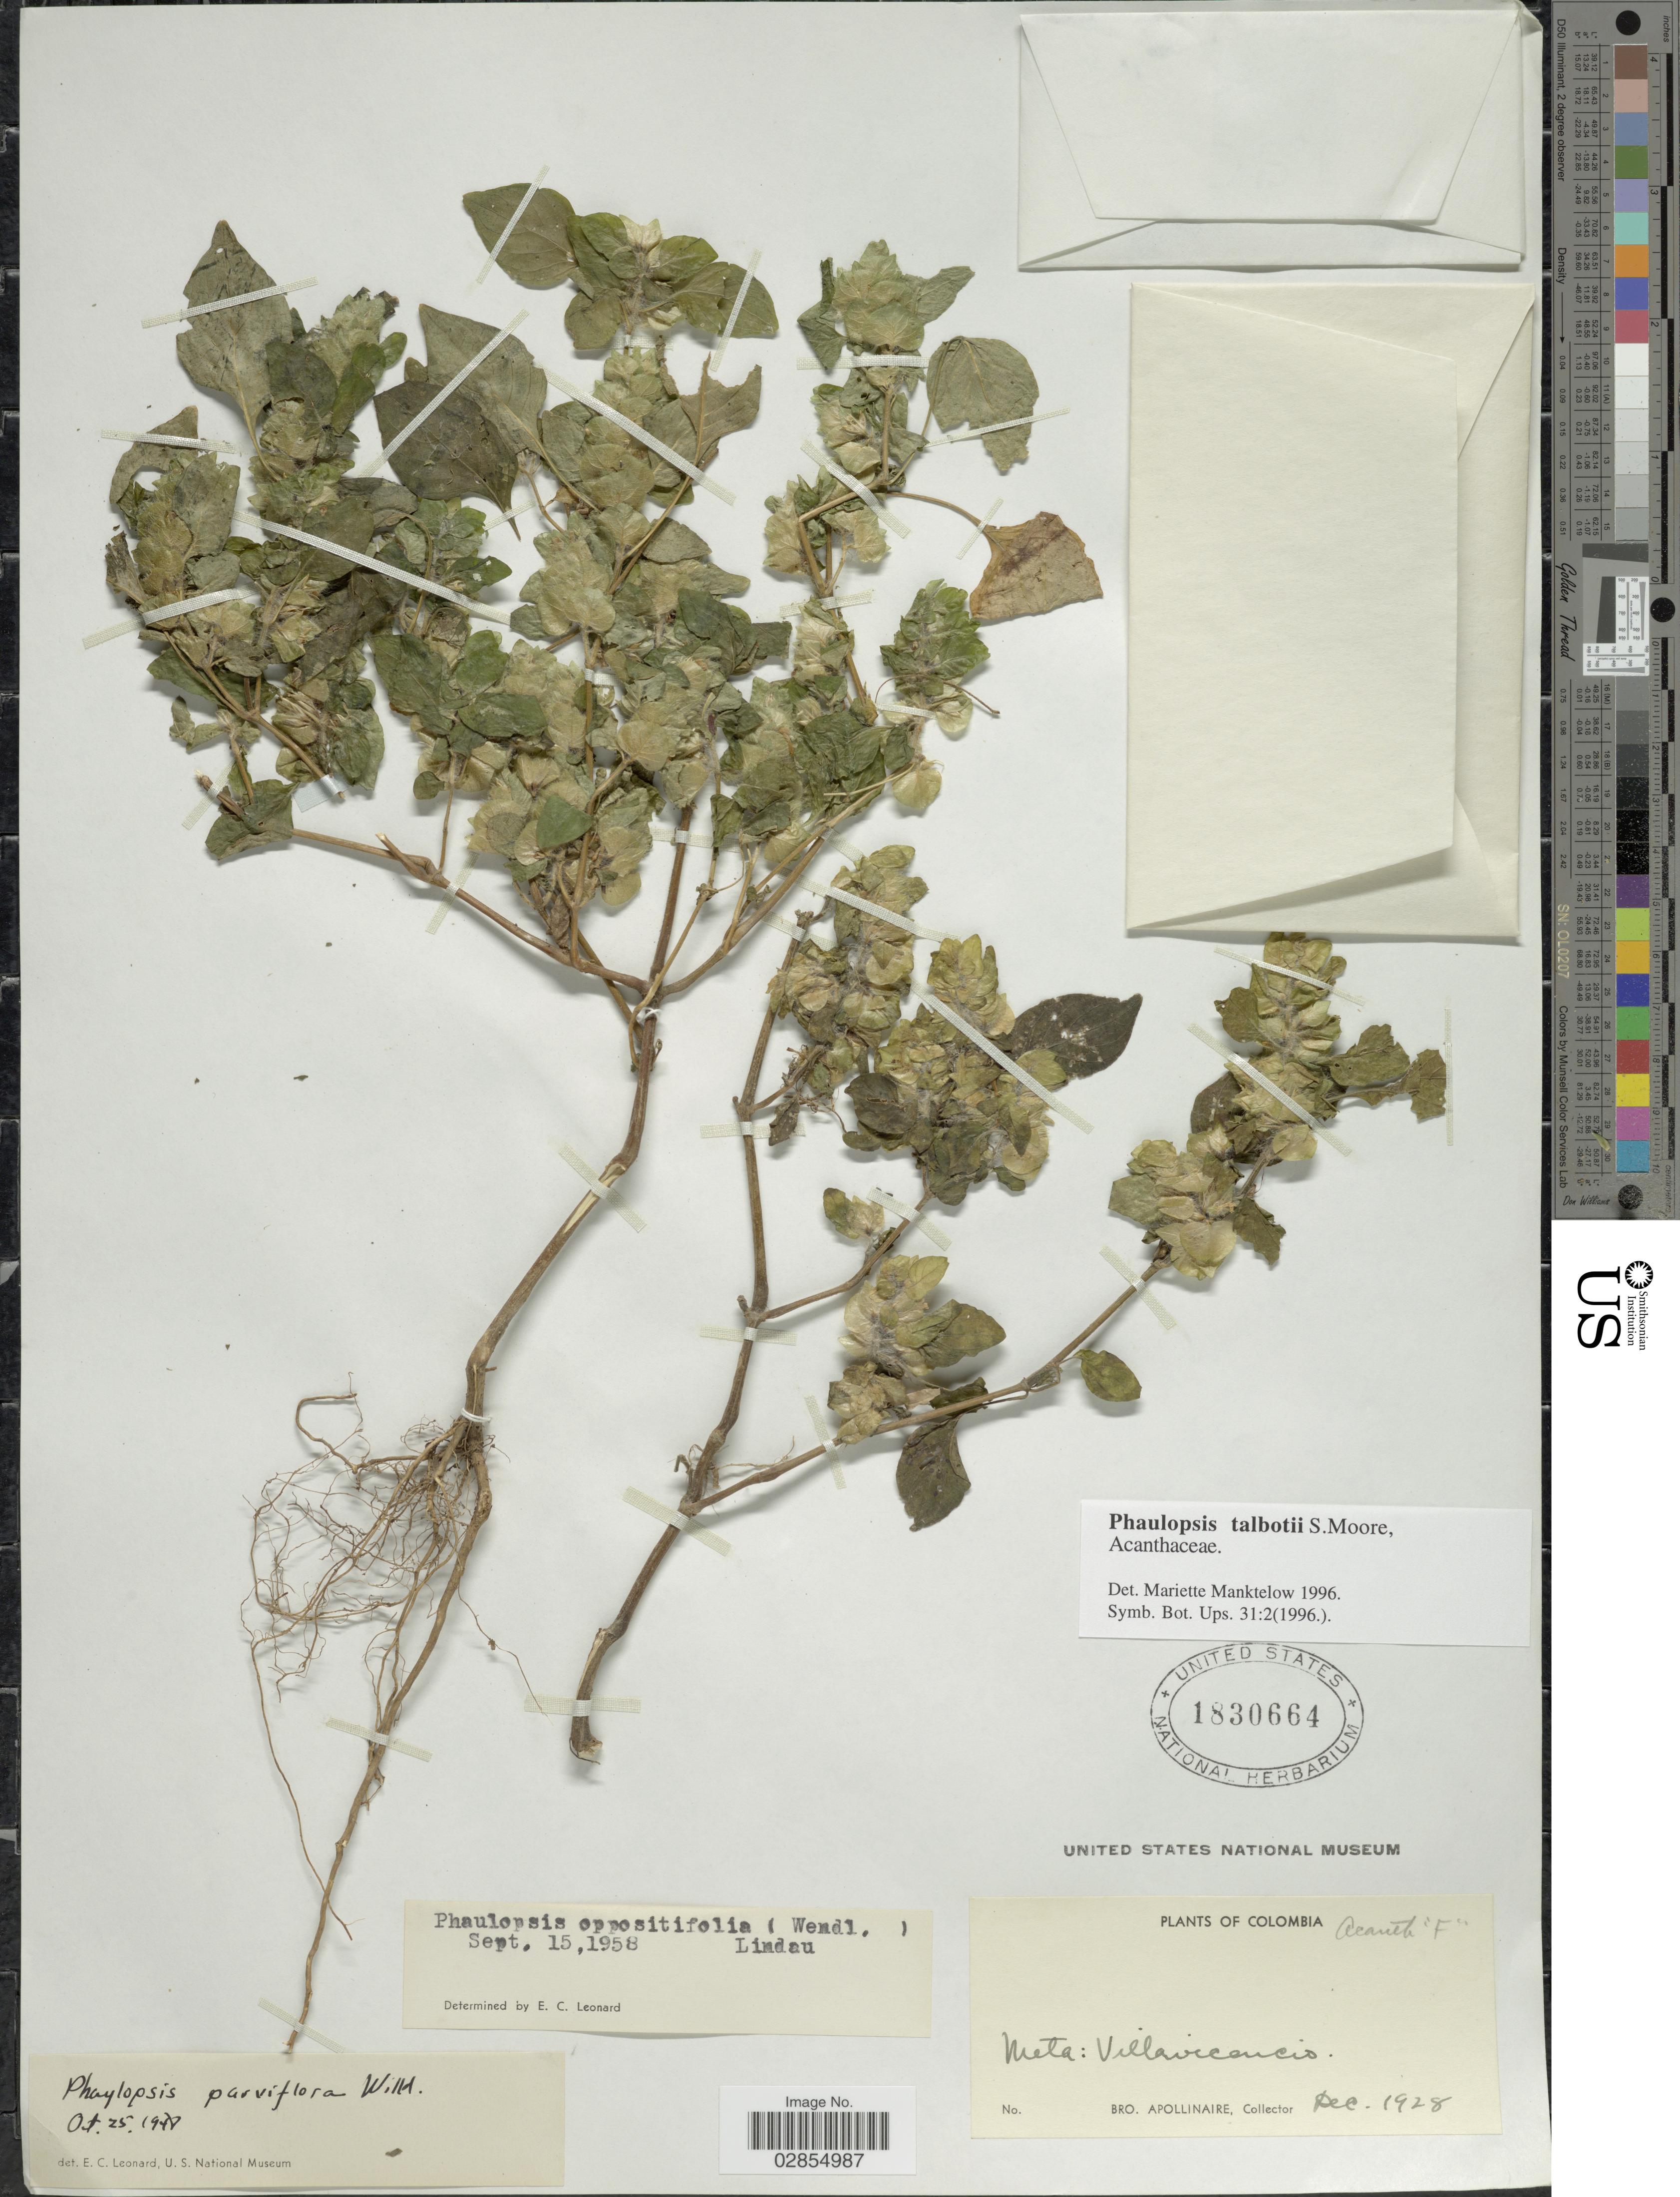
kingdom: Plantae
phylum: Tracheophyta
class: Magnoliopsida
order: Lamiales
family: Acanthaceae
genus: Phaulopsis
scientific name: Phaulopsis talbotii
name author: S. Moore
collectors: Bro. Apollinaire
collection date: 1928-12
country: Colombia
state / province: Meta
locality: Villavicencio.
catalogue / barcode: US 1830664